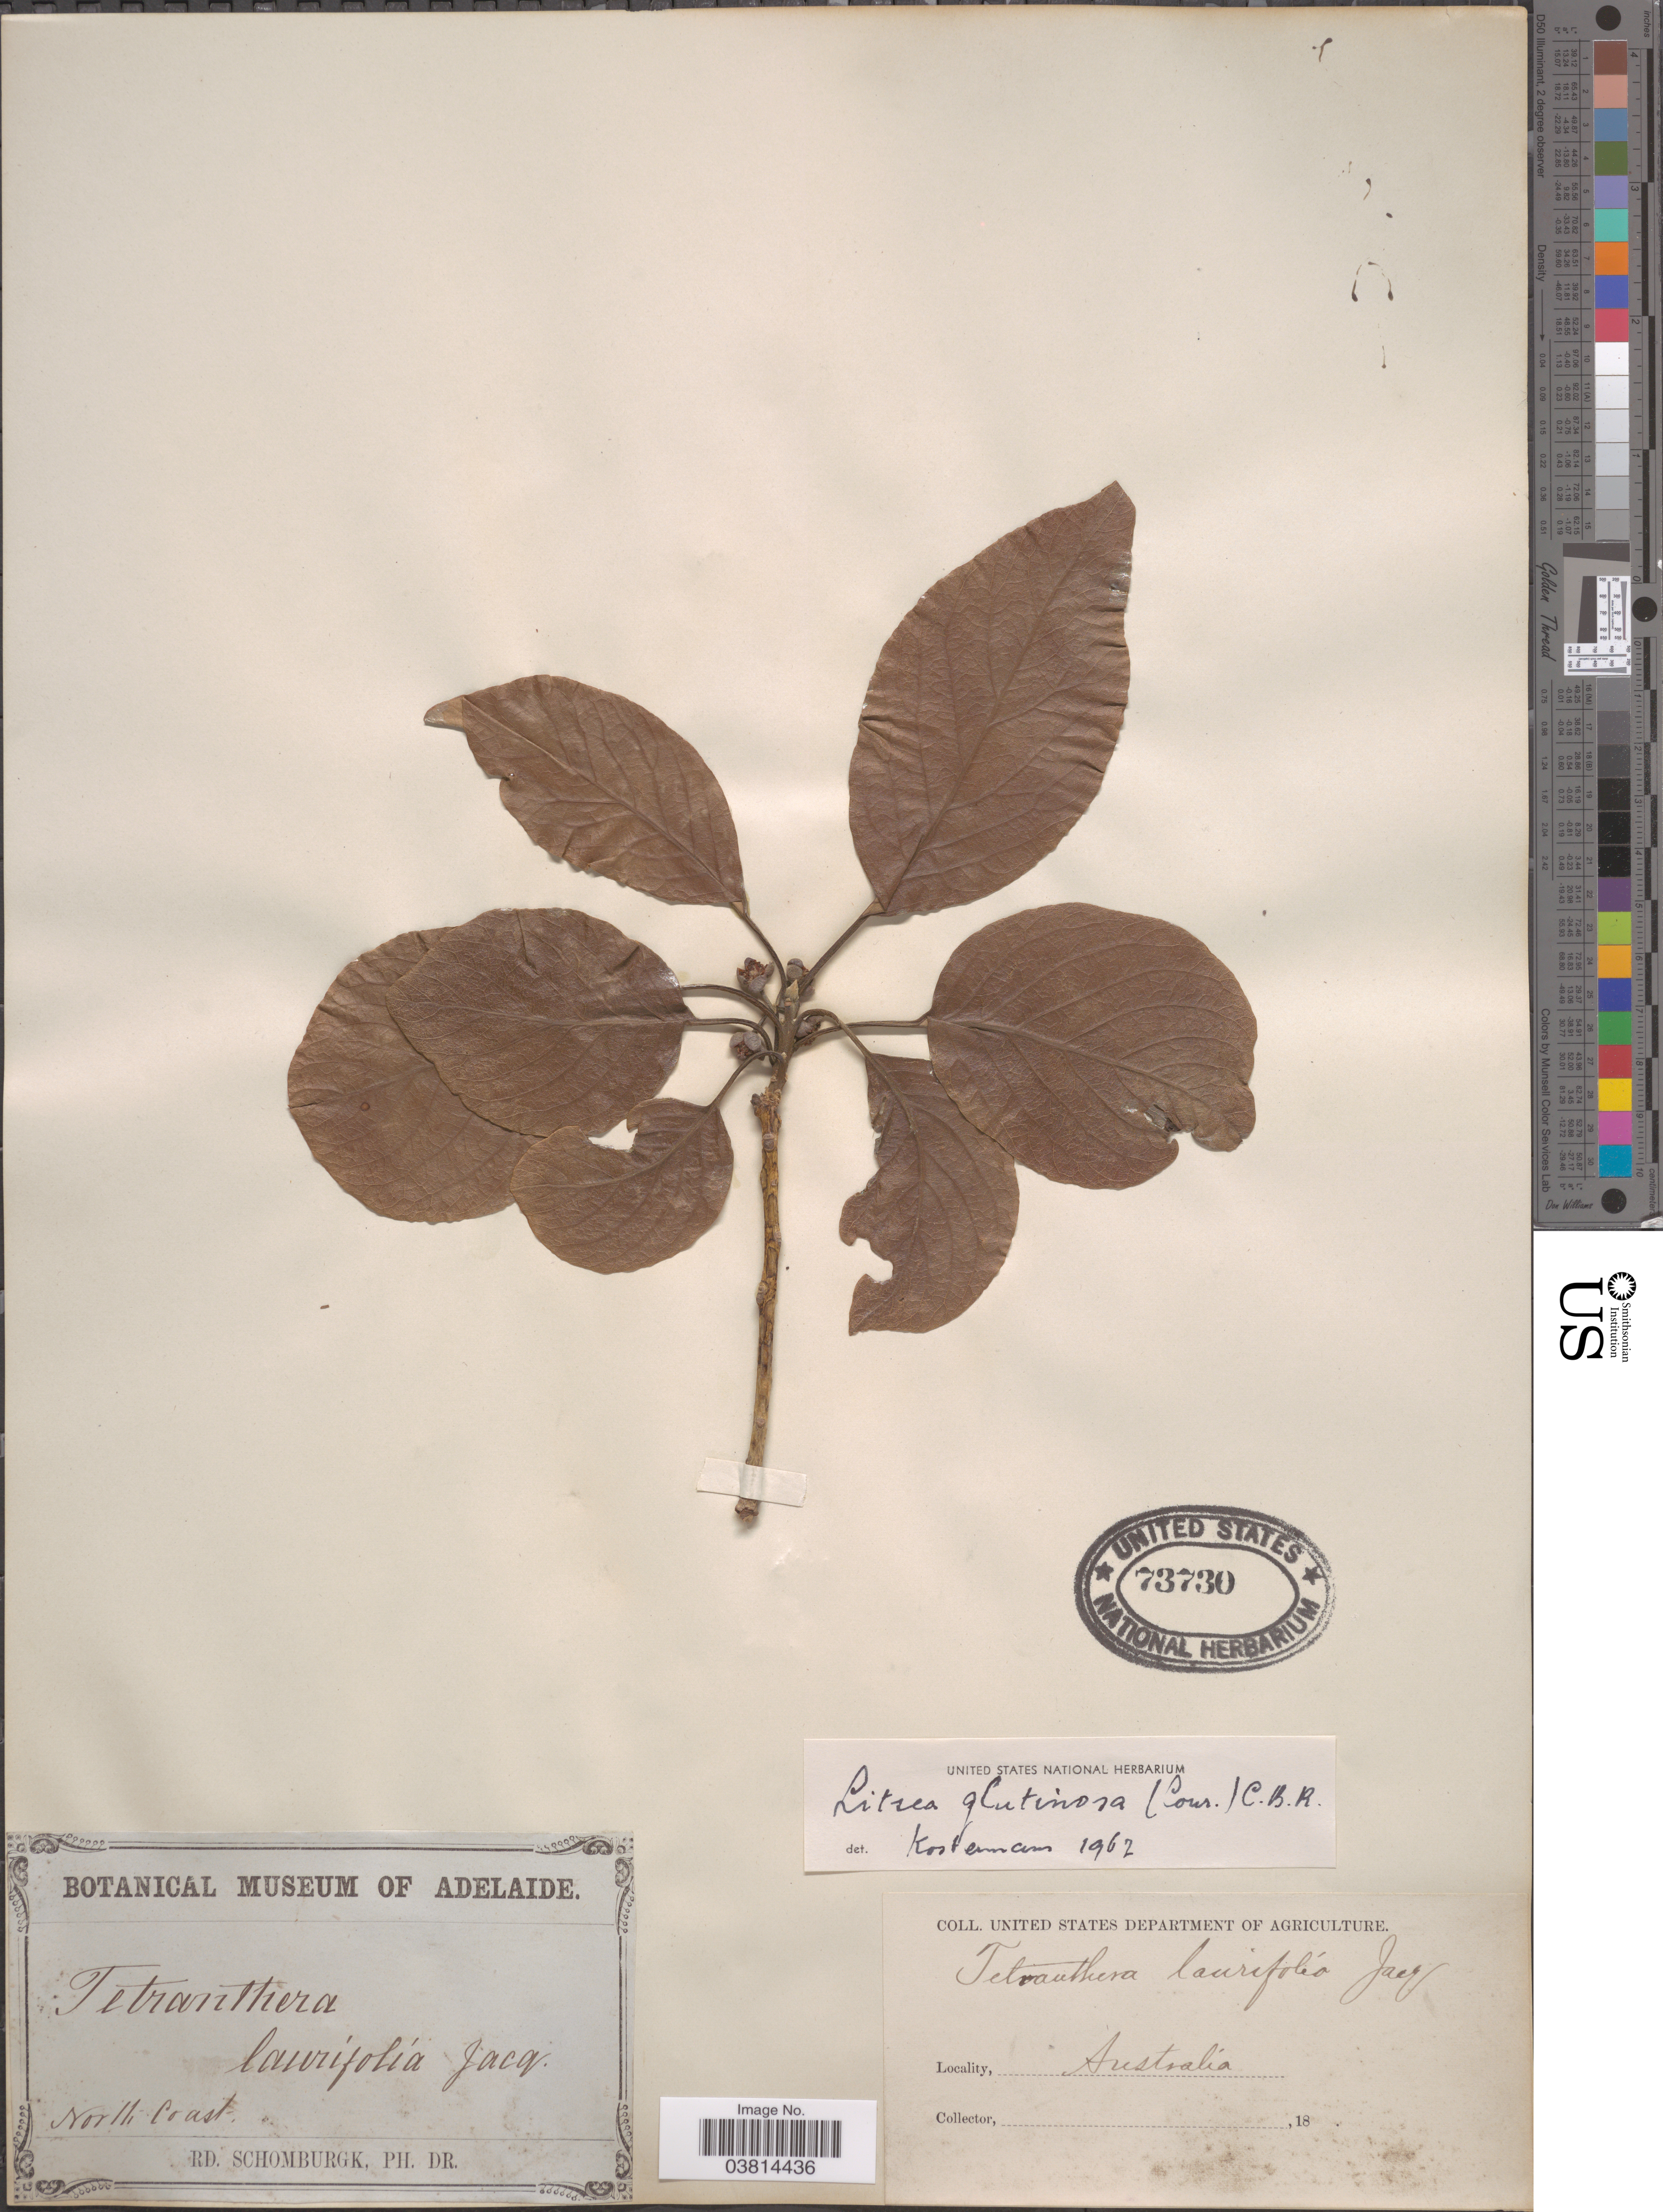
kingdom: Plantae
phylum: Tracheophyta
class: Magnoliopsida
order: Laurales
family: Lauraceae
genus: Litsea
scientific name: Litsea glutinosa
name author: (Lour.) C.B. Rob.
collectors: M. R. Schomburgk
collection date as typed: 18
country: Australia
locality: North Coast.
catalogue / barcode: US 73730